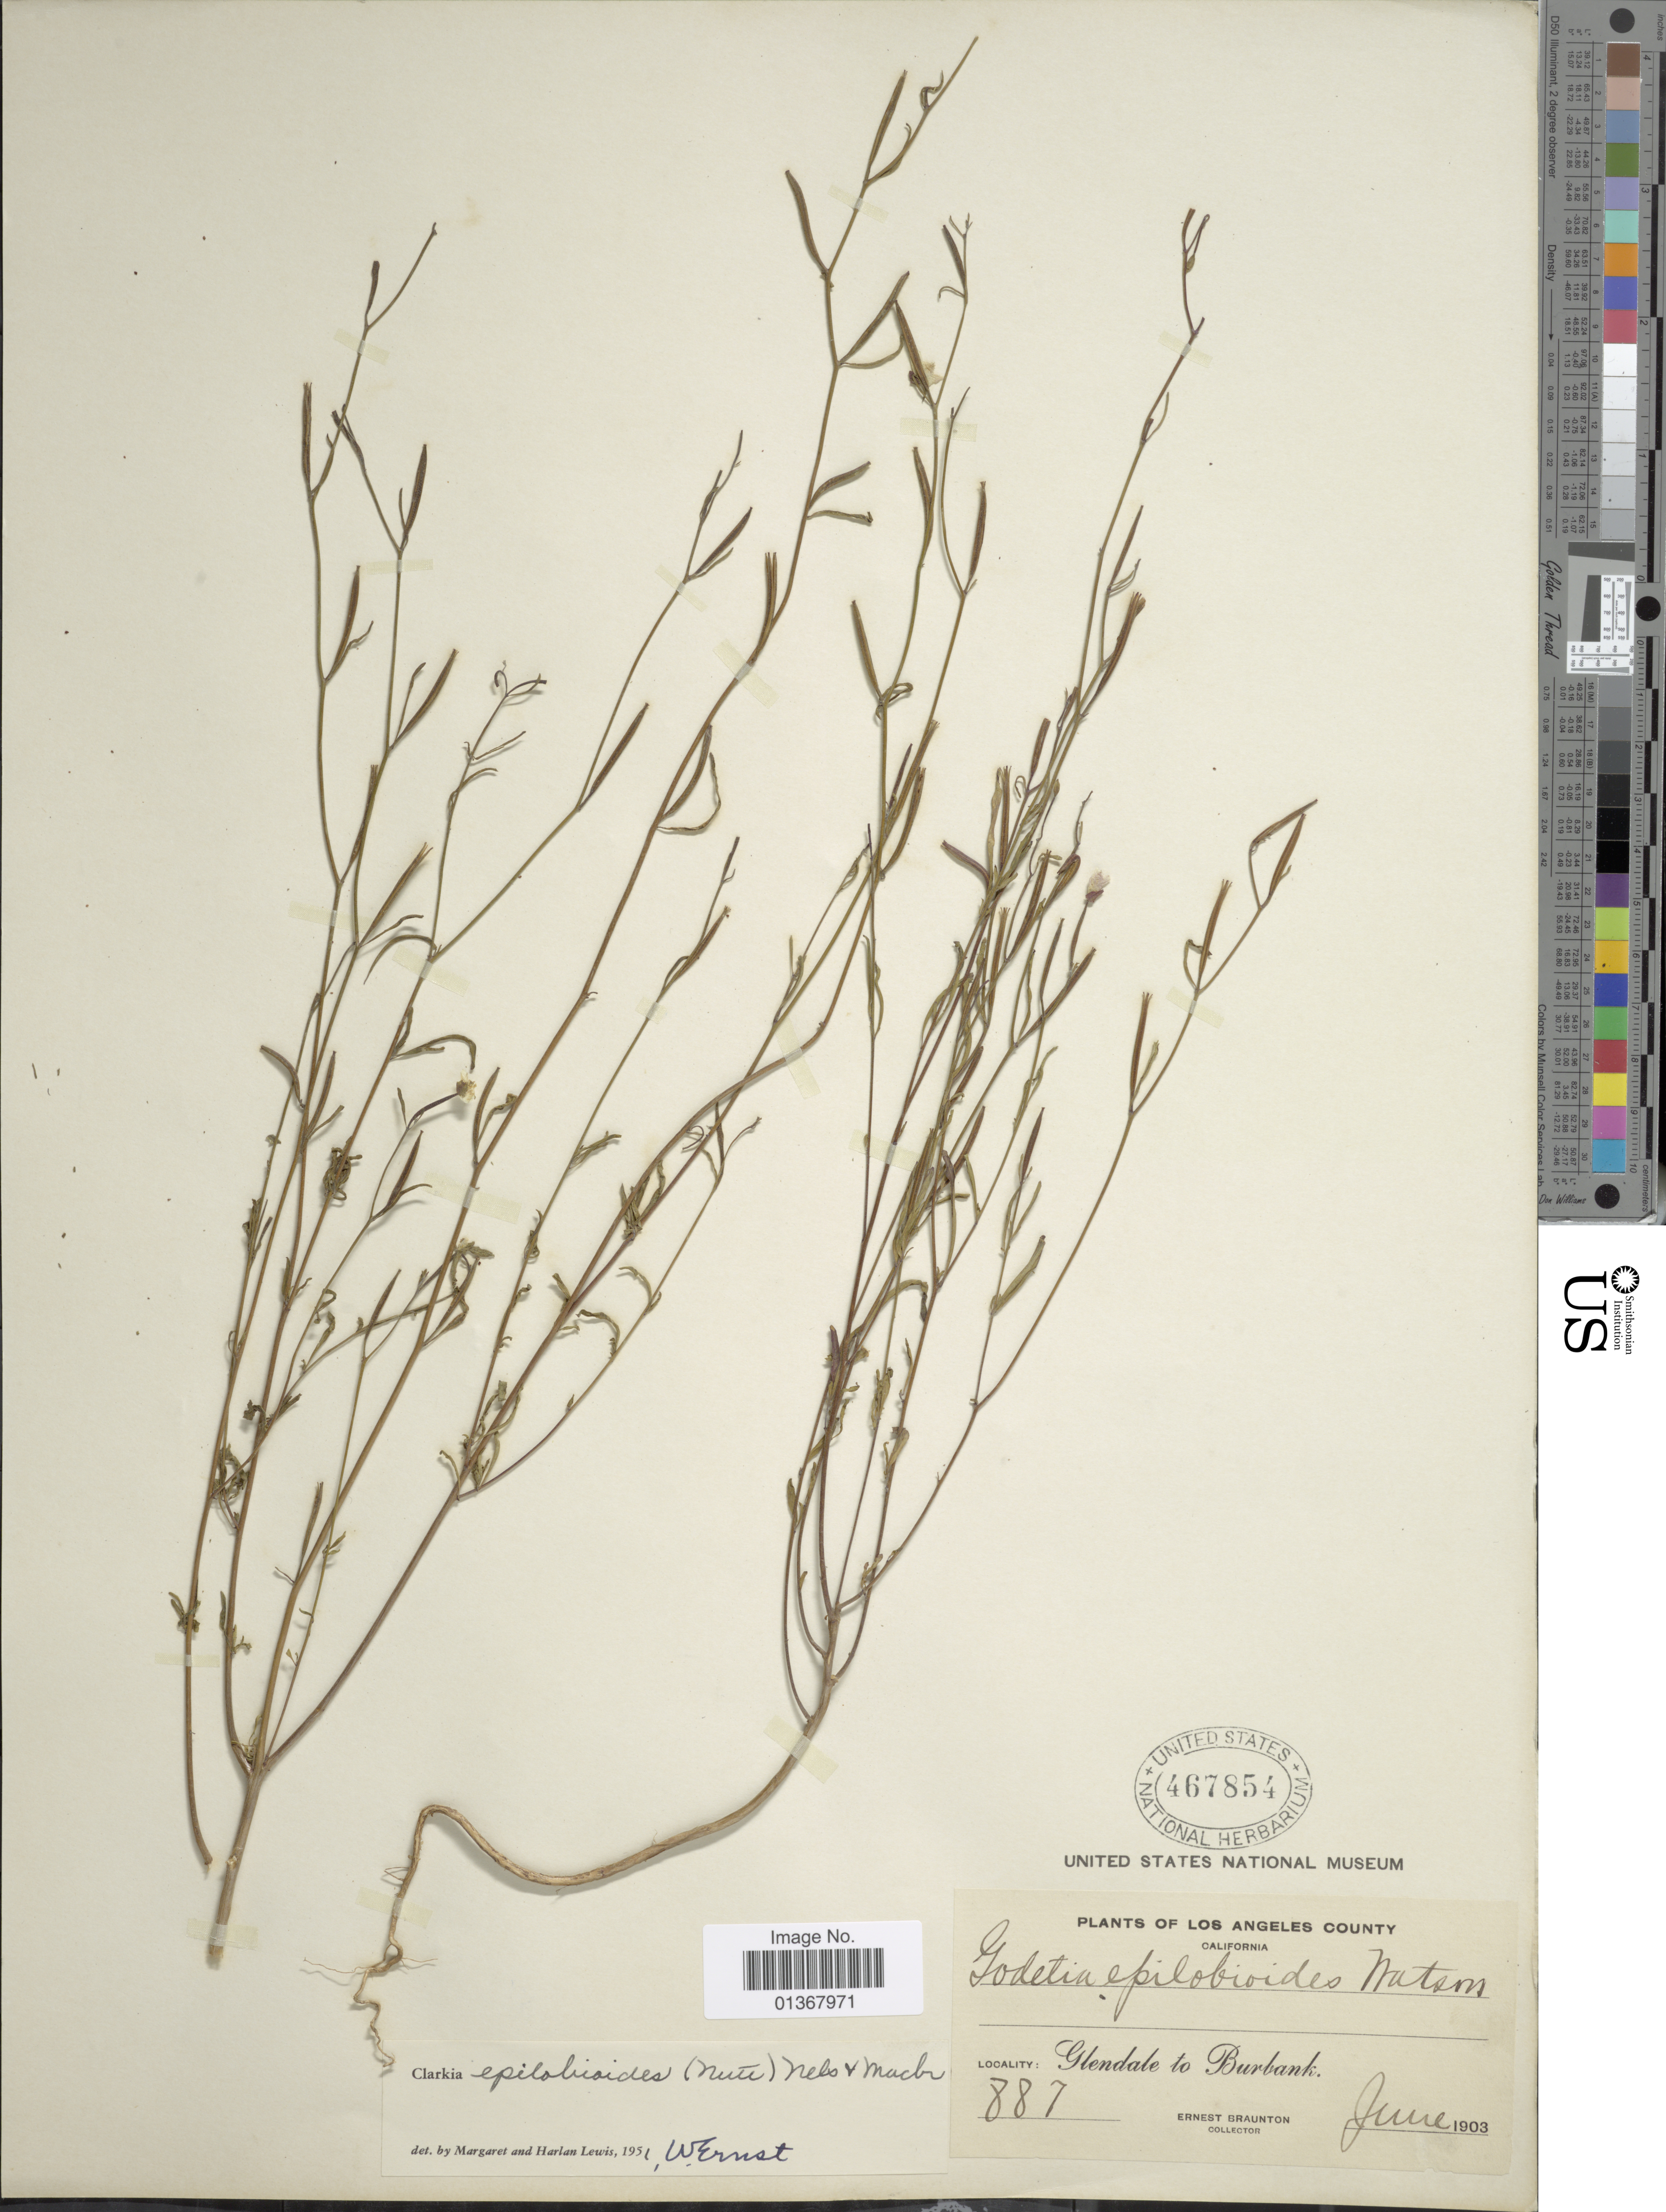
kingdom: Plantae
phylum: Tracheophyta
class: Magnoliopsida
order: Myrtales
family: Onagraceae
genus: Clarkia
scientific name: Clarkia epilobioides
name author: (Nutt. ex Torr. & A. Gray) A. Nelson & J.F. Macbr.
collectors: E. Braunton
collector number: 887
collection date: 1903-06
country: United States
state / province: California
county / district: Los Angeles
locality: Los Angeles County, Glendale to Burbank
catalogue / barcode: US 467854